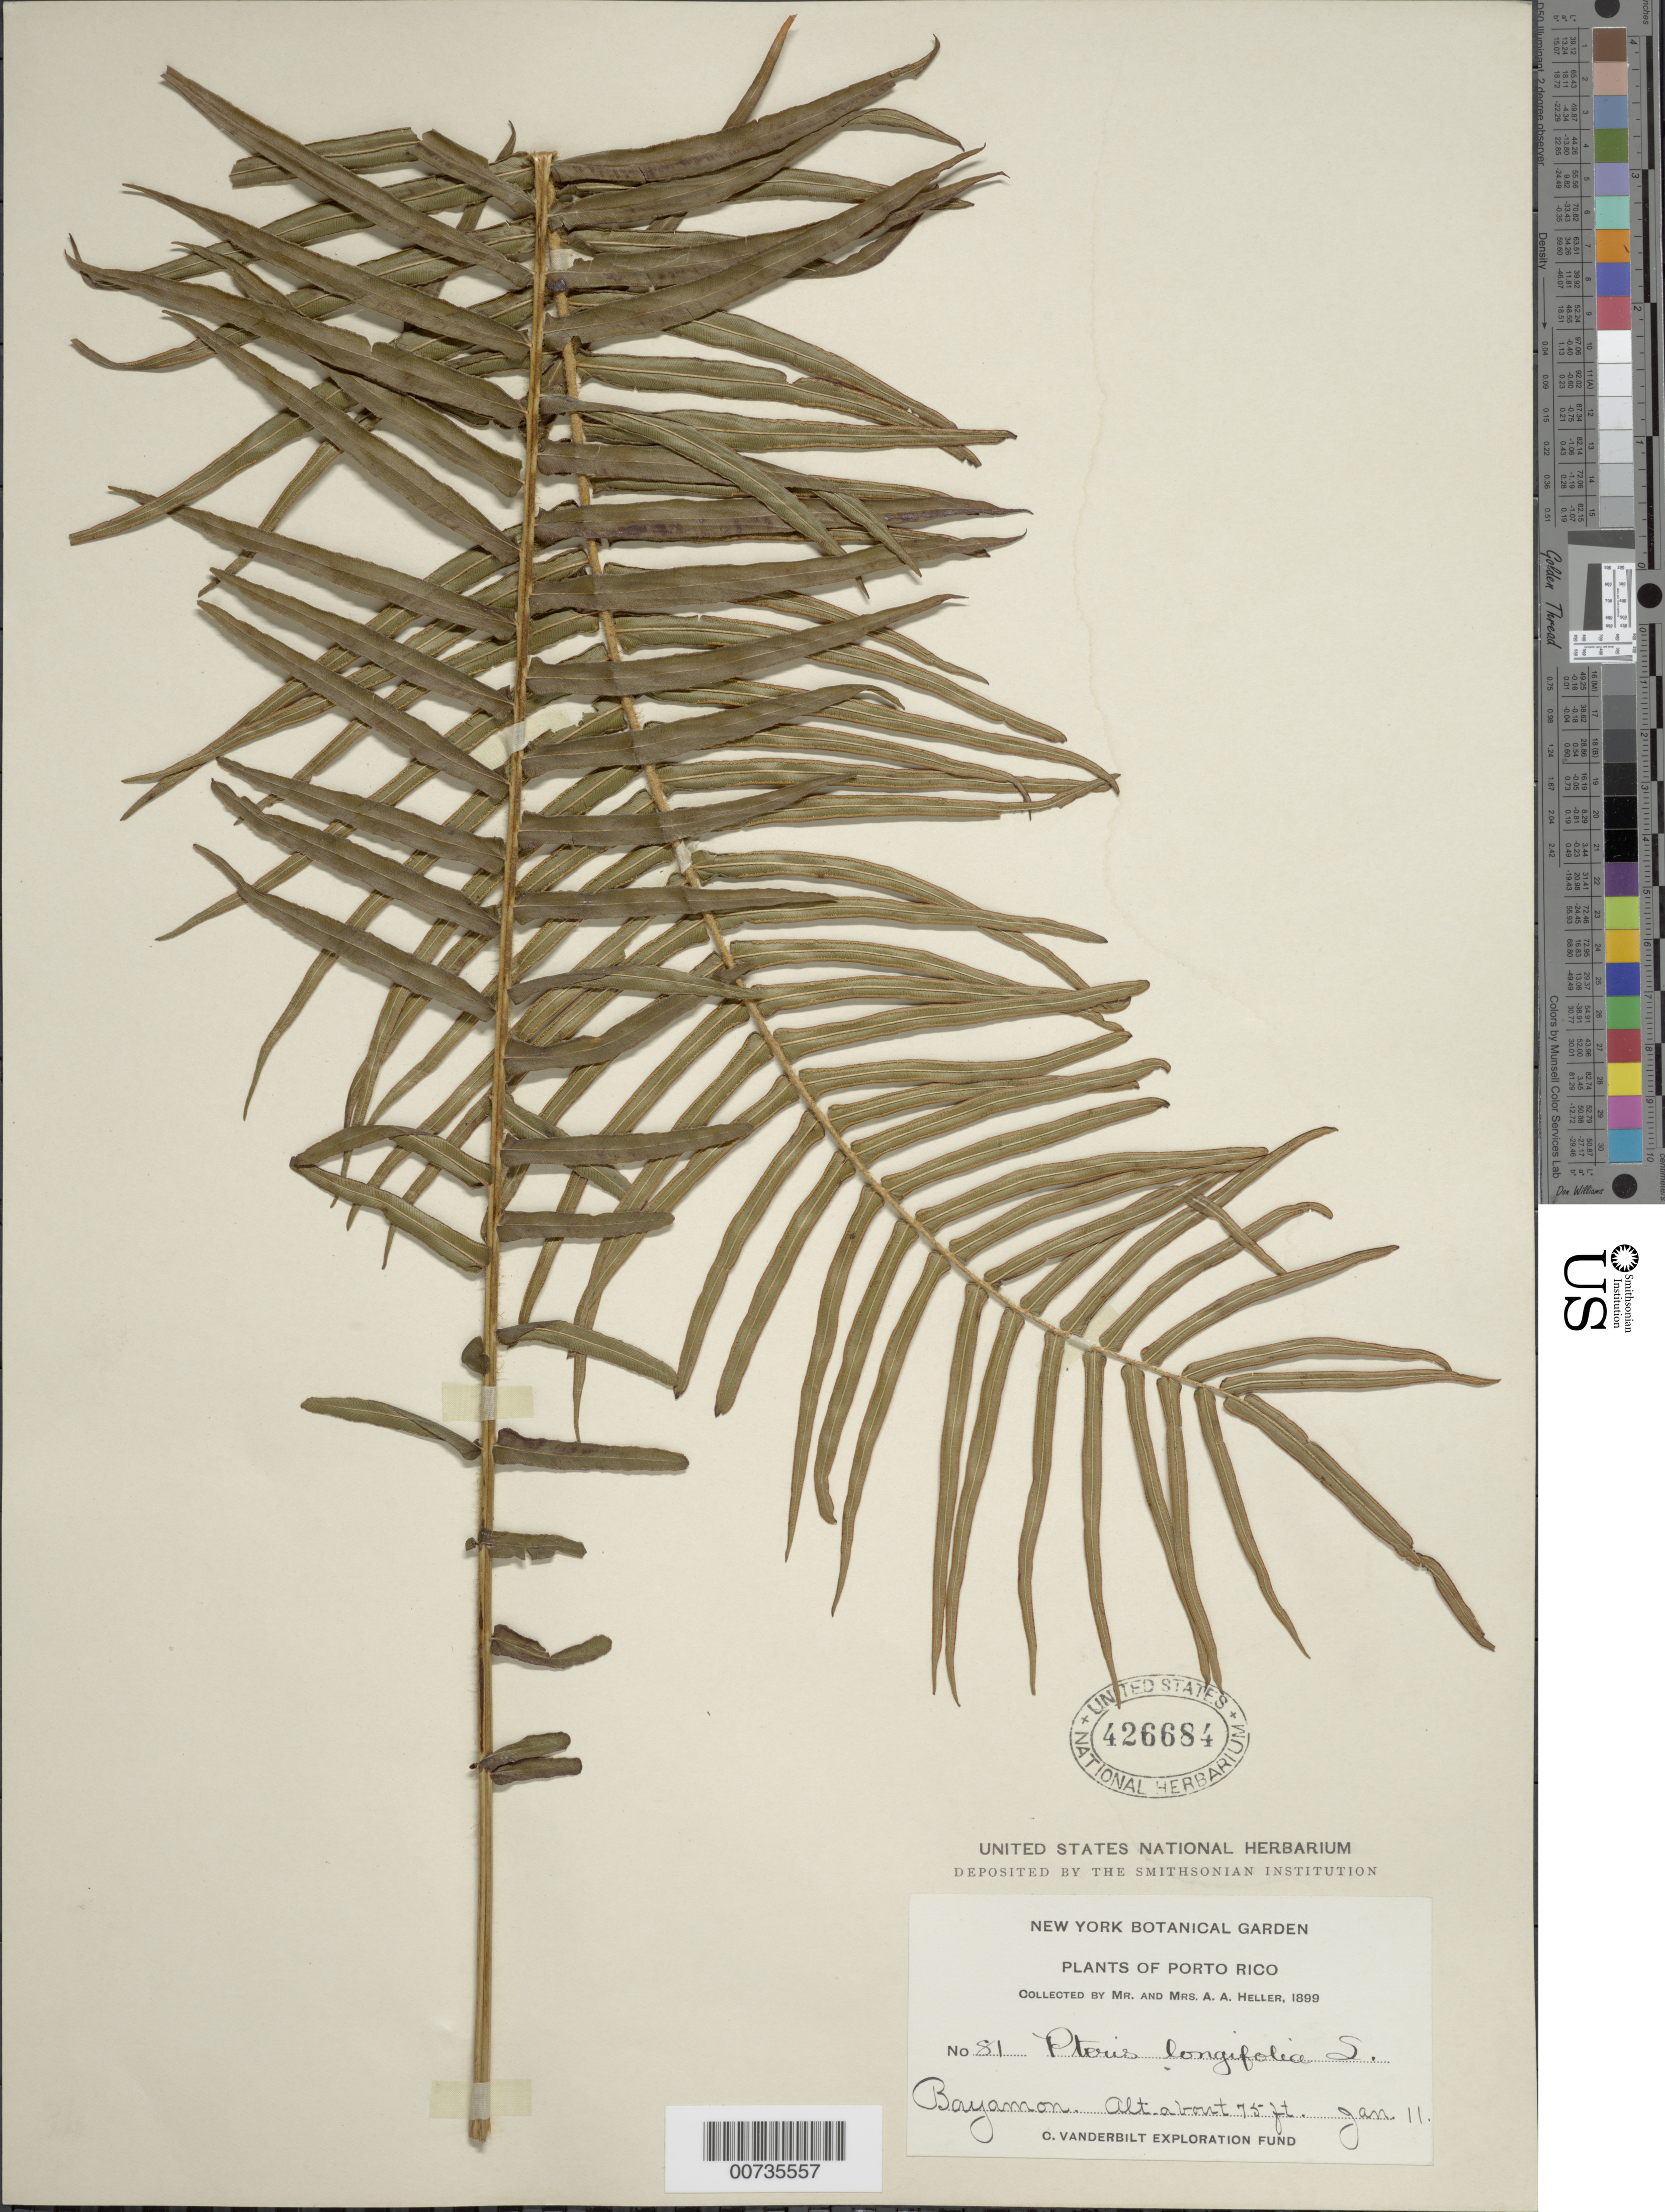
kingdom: Plantae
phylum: Tracheophyta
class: Polypodiopsida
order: Polypodiales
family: Pteridaceae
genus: Pteris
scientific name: Pteris longifolia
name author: L.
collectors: A. A. Heller & E. G. Heller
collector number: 81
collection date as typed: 11 Jan 1899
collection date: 1899-01-11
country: Puerto Rico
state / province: Bayamón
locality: Bayamon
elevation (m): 23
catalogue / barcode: US 426684